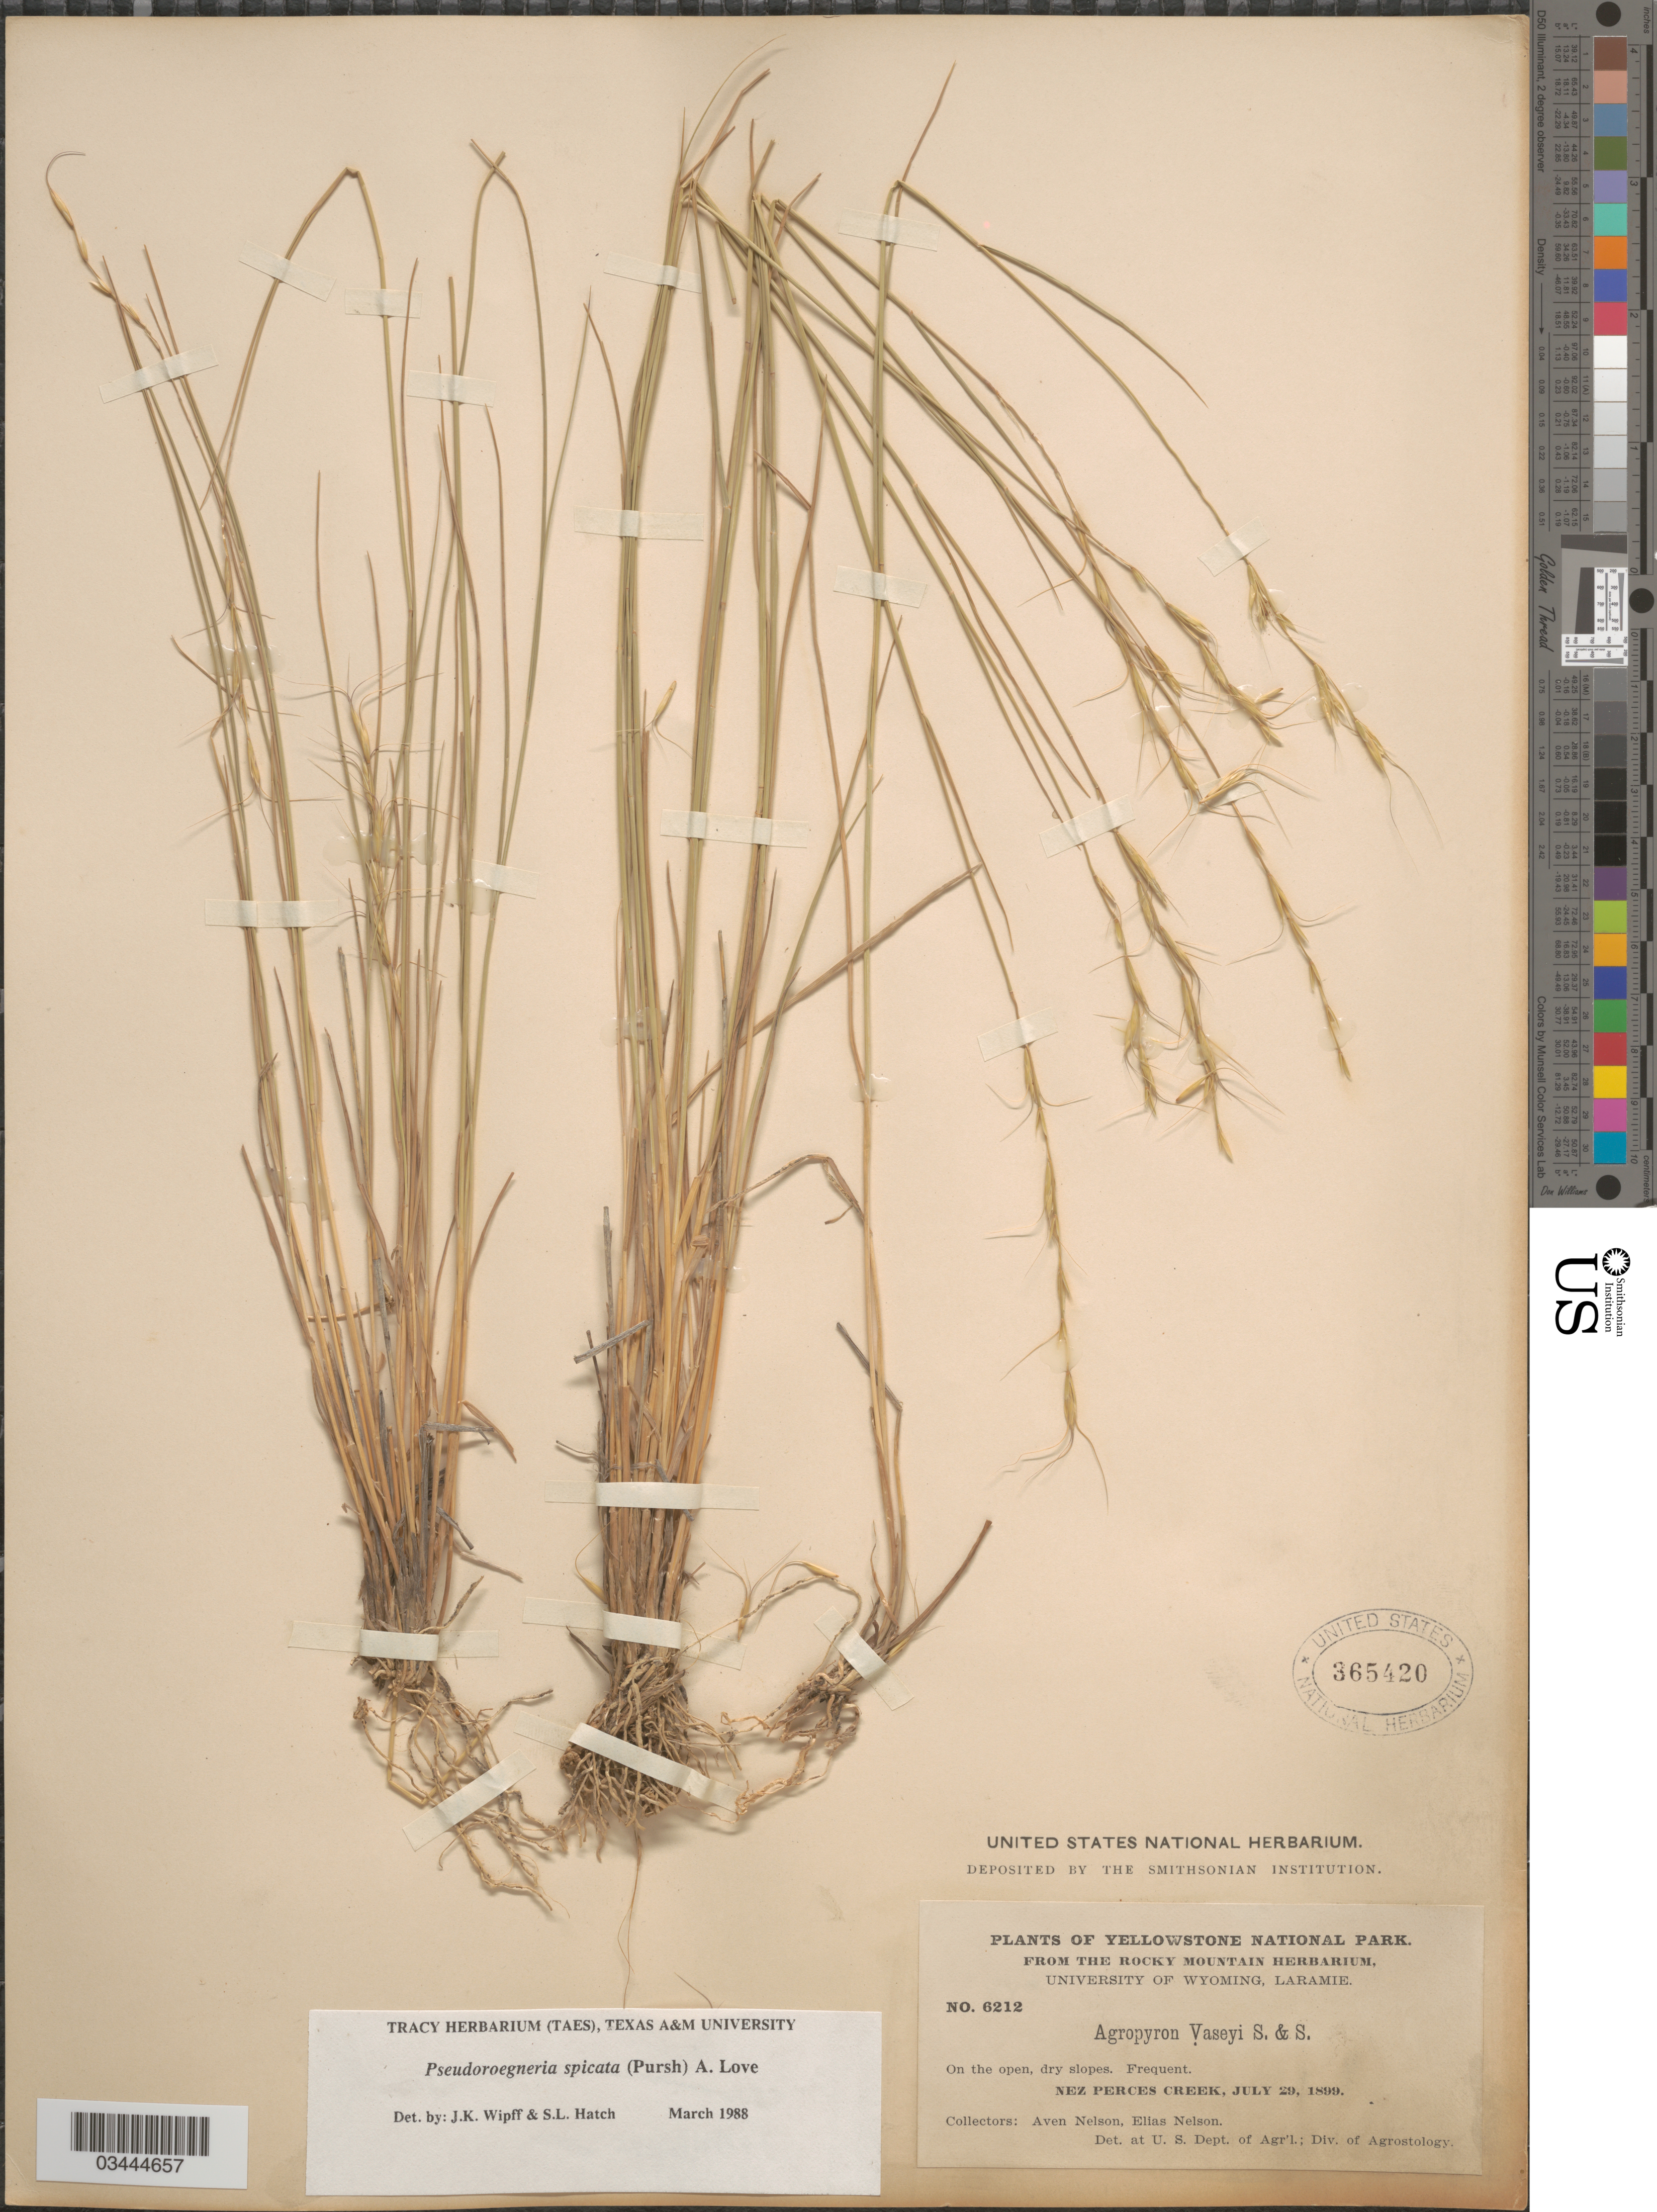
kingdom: Plantae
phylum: Tracheophyta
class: Liliopsida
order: Poales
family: Poaceae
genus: Pseudoroegneria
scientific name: Pseudoroegneria spicata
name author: (Pursh) Á. Löve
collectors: A. Nelson & E. Nelson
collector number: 6212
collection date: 1899-07-29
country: United States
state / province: Wyoming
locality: Yellowstone National Park. Nez Perces Creek.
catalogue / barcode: US 365420